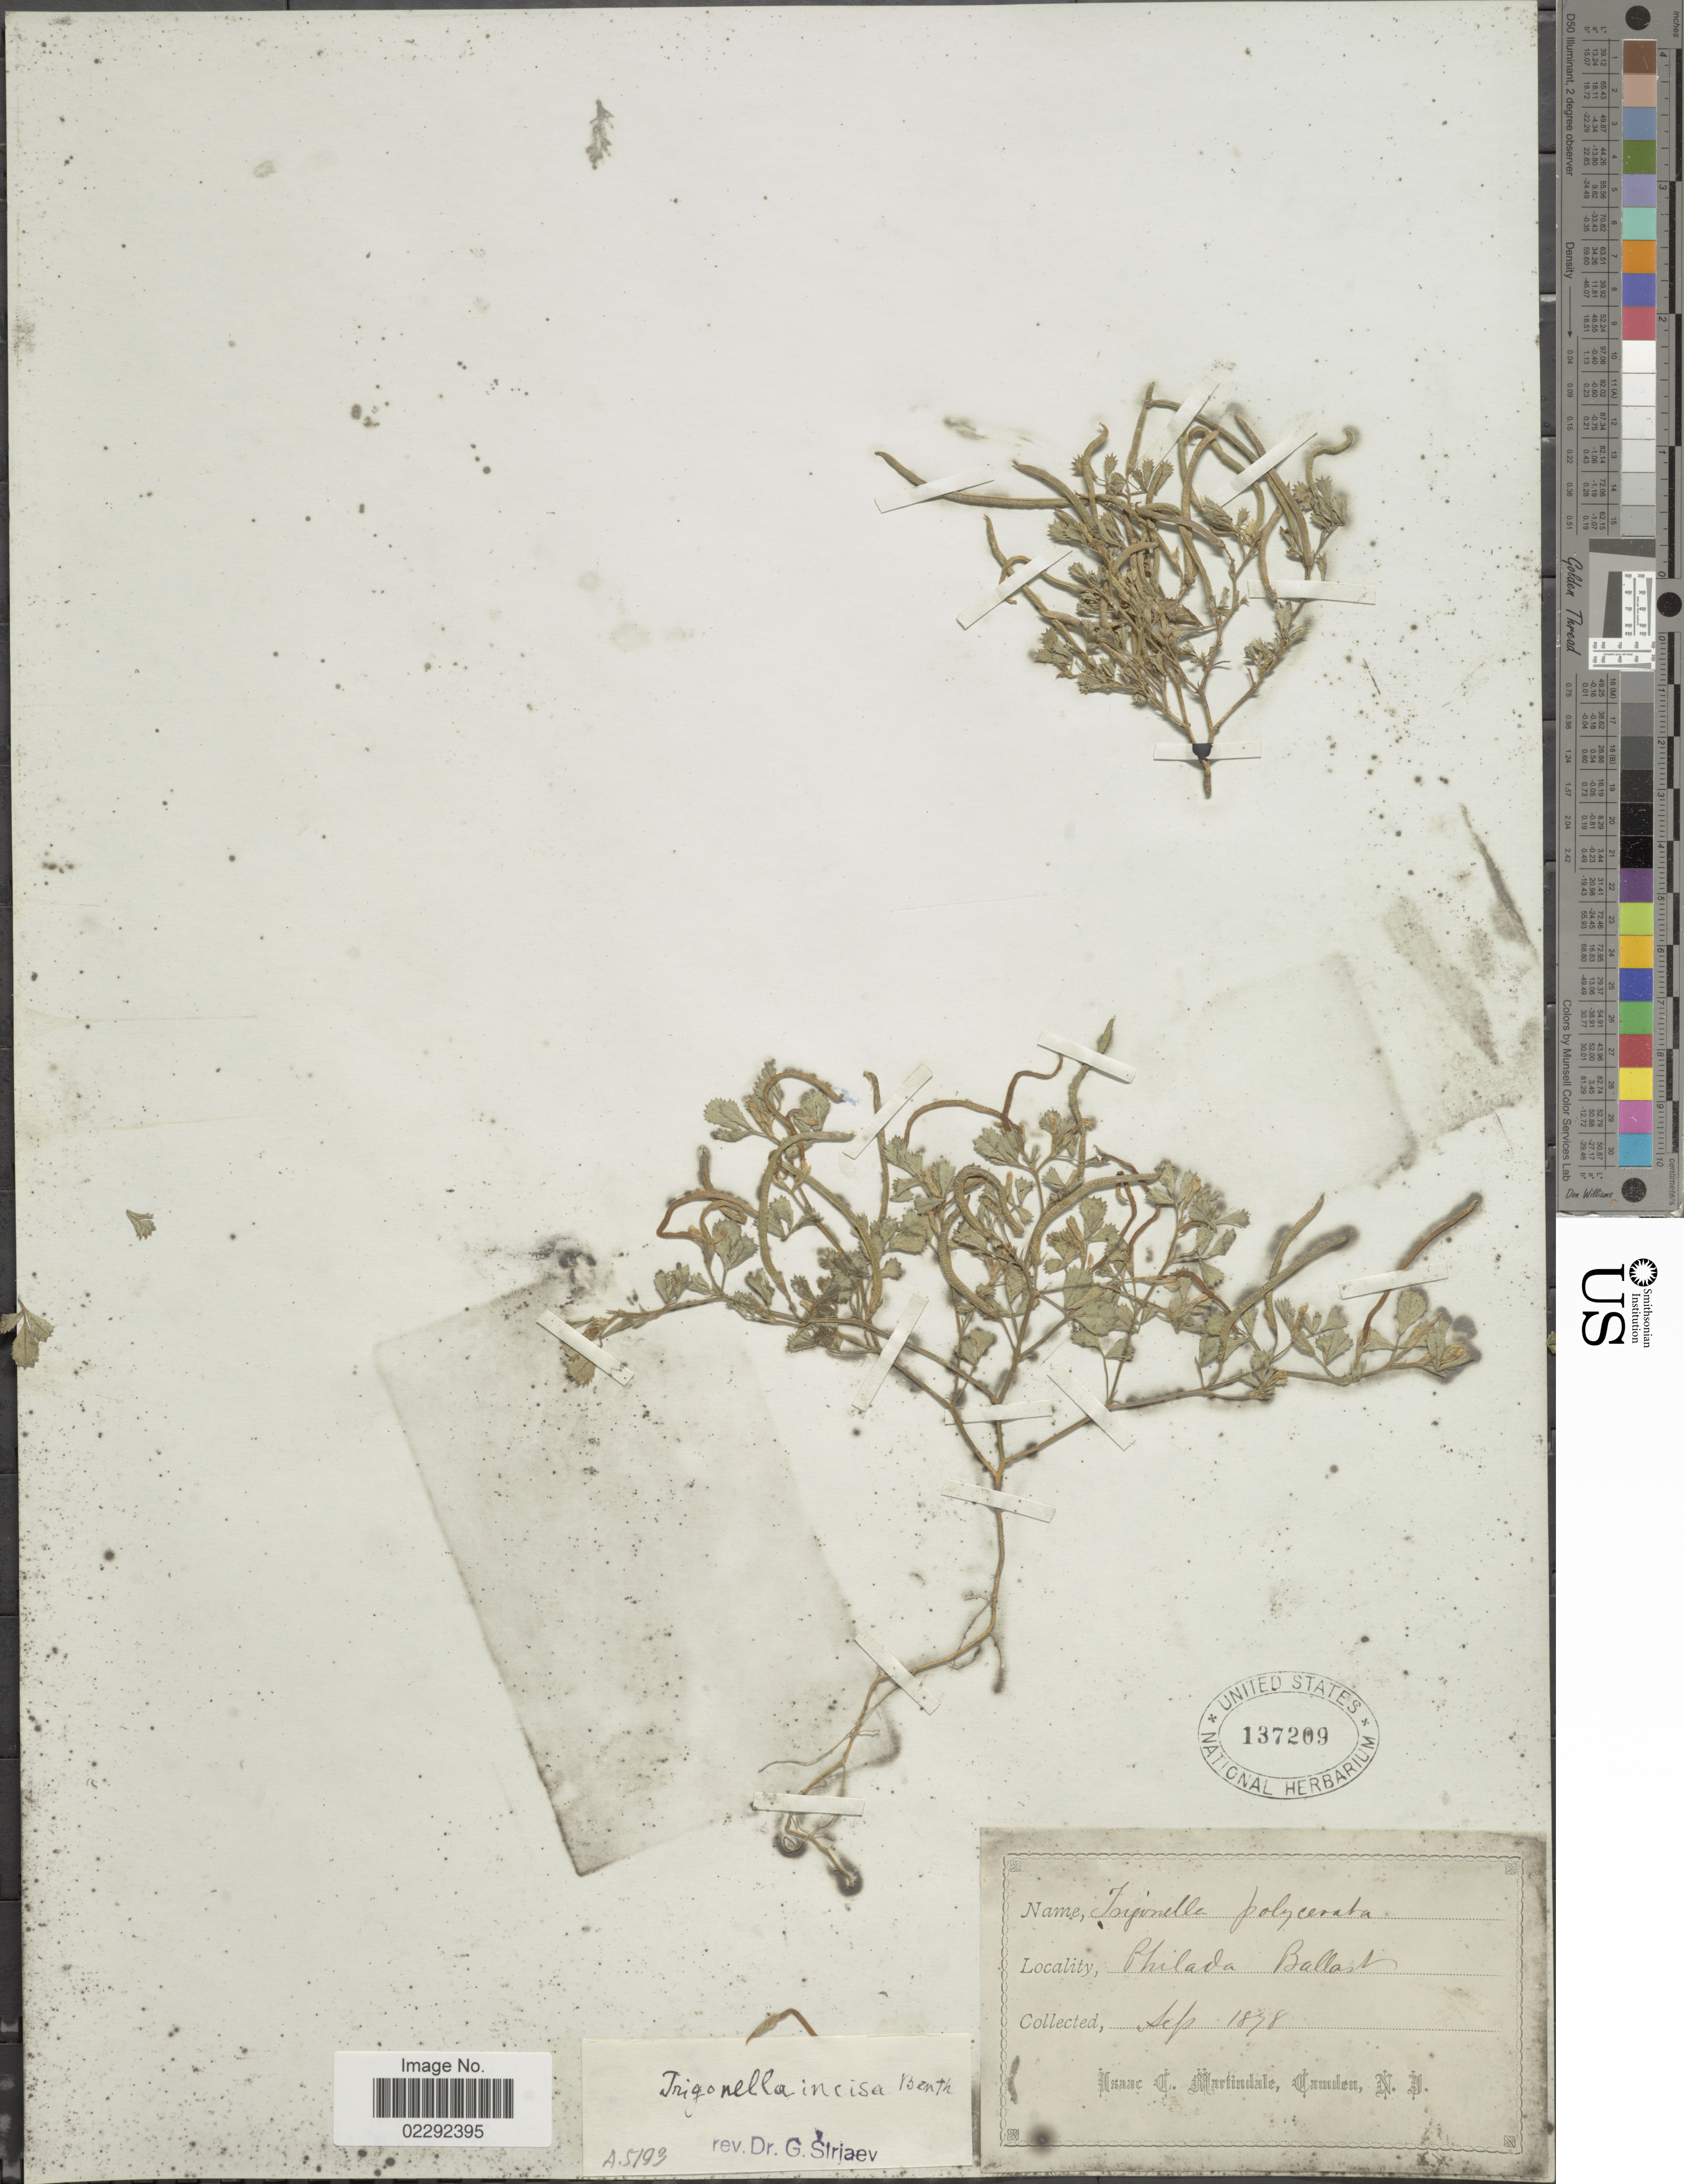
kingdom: Plantae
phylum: Tracheophyta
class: Magnoliopsida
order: Fabales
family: Fabaceae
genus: Trigonella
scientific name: Trigonella incisa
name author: Benth.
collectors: I. Martindale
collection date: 1898-09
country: United States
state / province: Pennsylvania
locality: Philada, Ballast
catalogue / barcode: US 137209